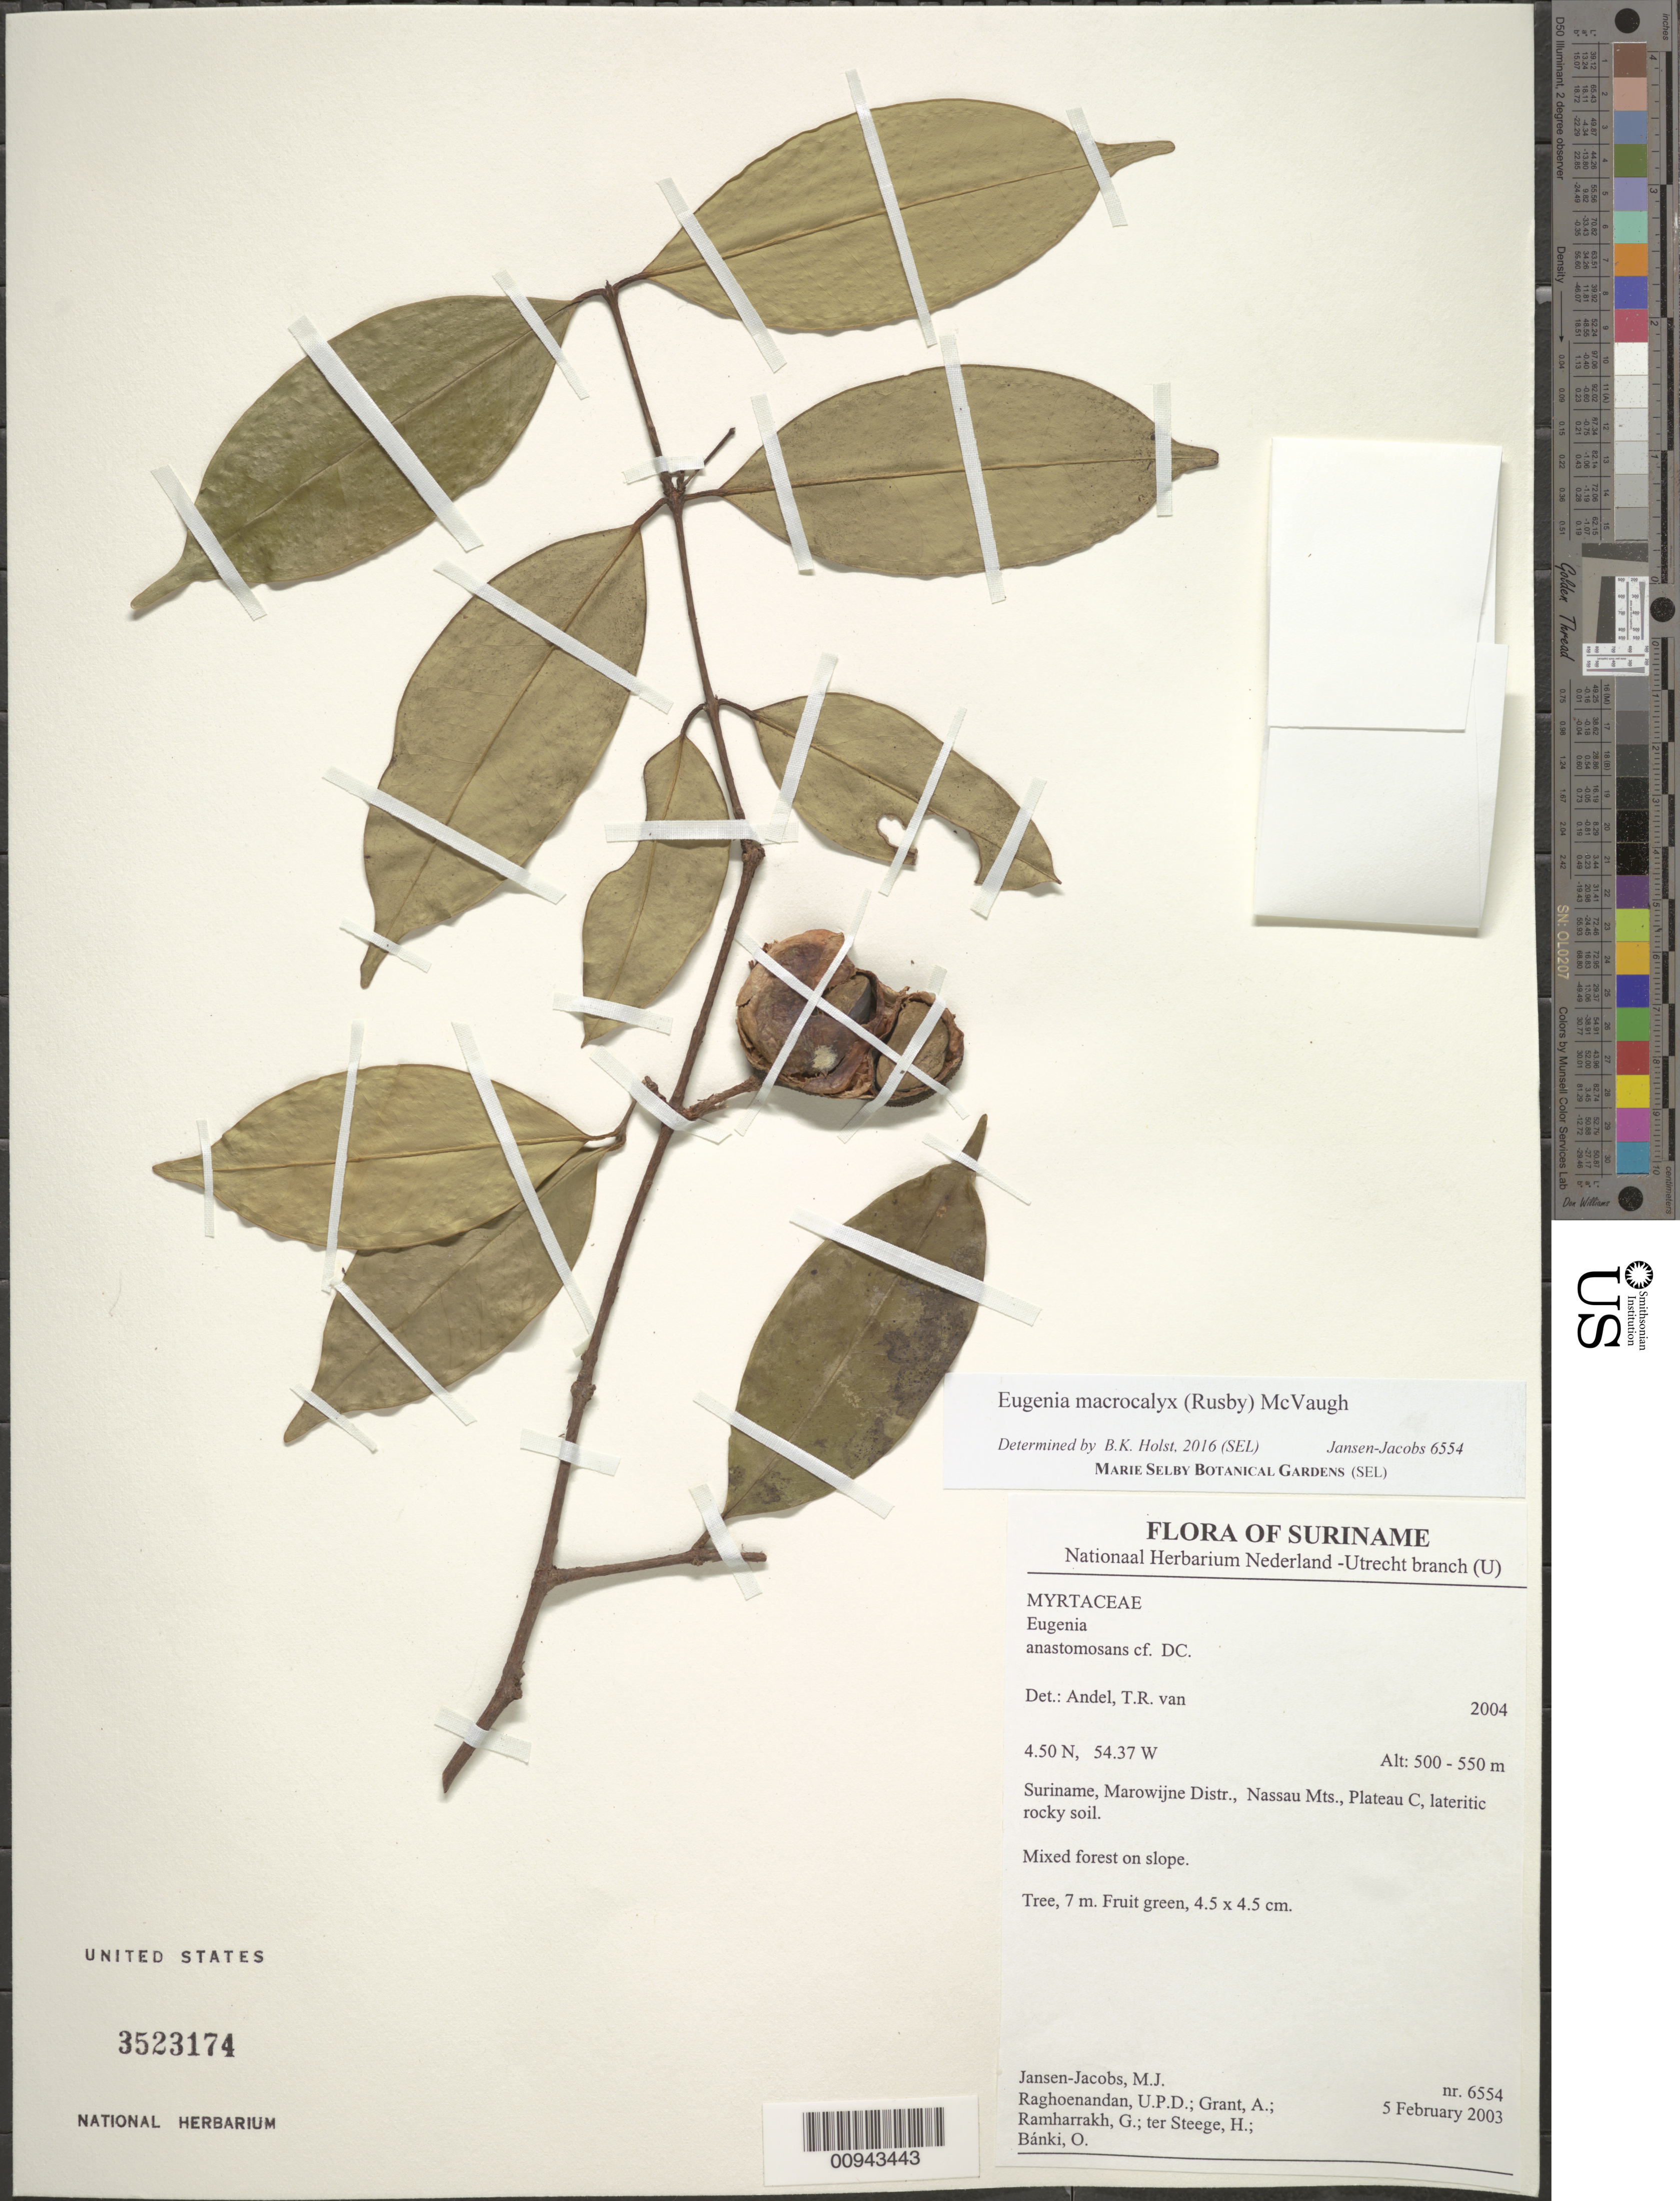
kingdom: Plantae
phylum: Tracheophyta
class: Magnoliopsida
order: Myrtales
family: Myrtaceae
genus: Eugenia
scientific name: Eugenia wentii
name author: Amshoff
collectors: M. J. Jansen-Jacobs, U. Raghoenandan, A. Grant, G. Ramharrakh, H. ter Steege & O. Bánki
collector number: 6554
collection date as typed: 5-Feb-03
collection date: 2003-02-05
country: Suriname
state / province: Marowijne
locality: Nassau Mts., Plateau C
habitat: Lateritic rocky soil. Mixed forest on slope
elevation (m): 500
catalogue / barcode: US 3523174